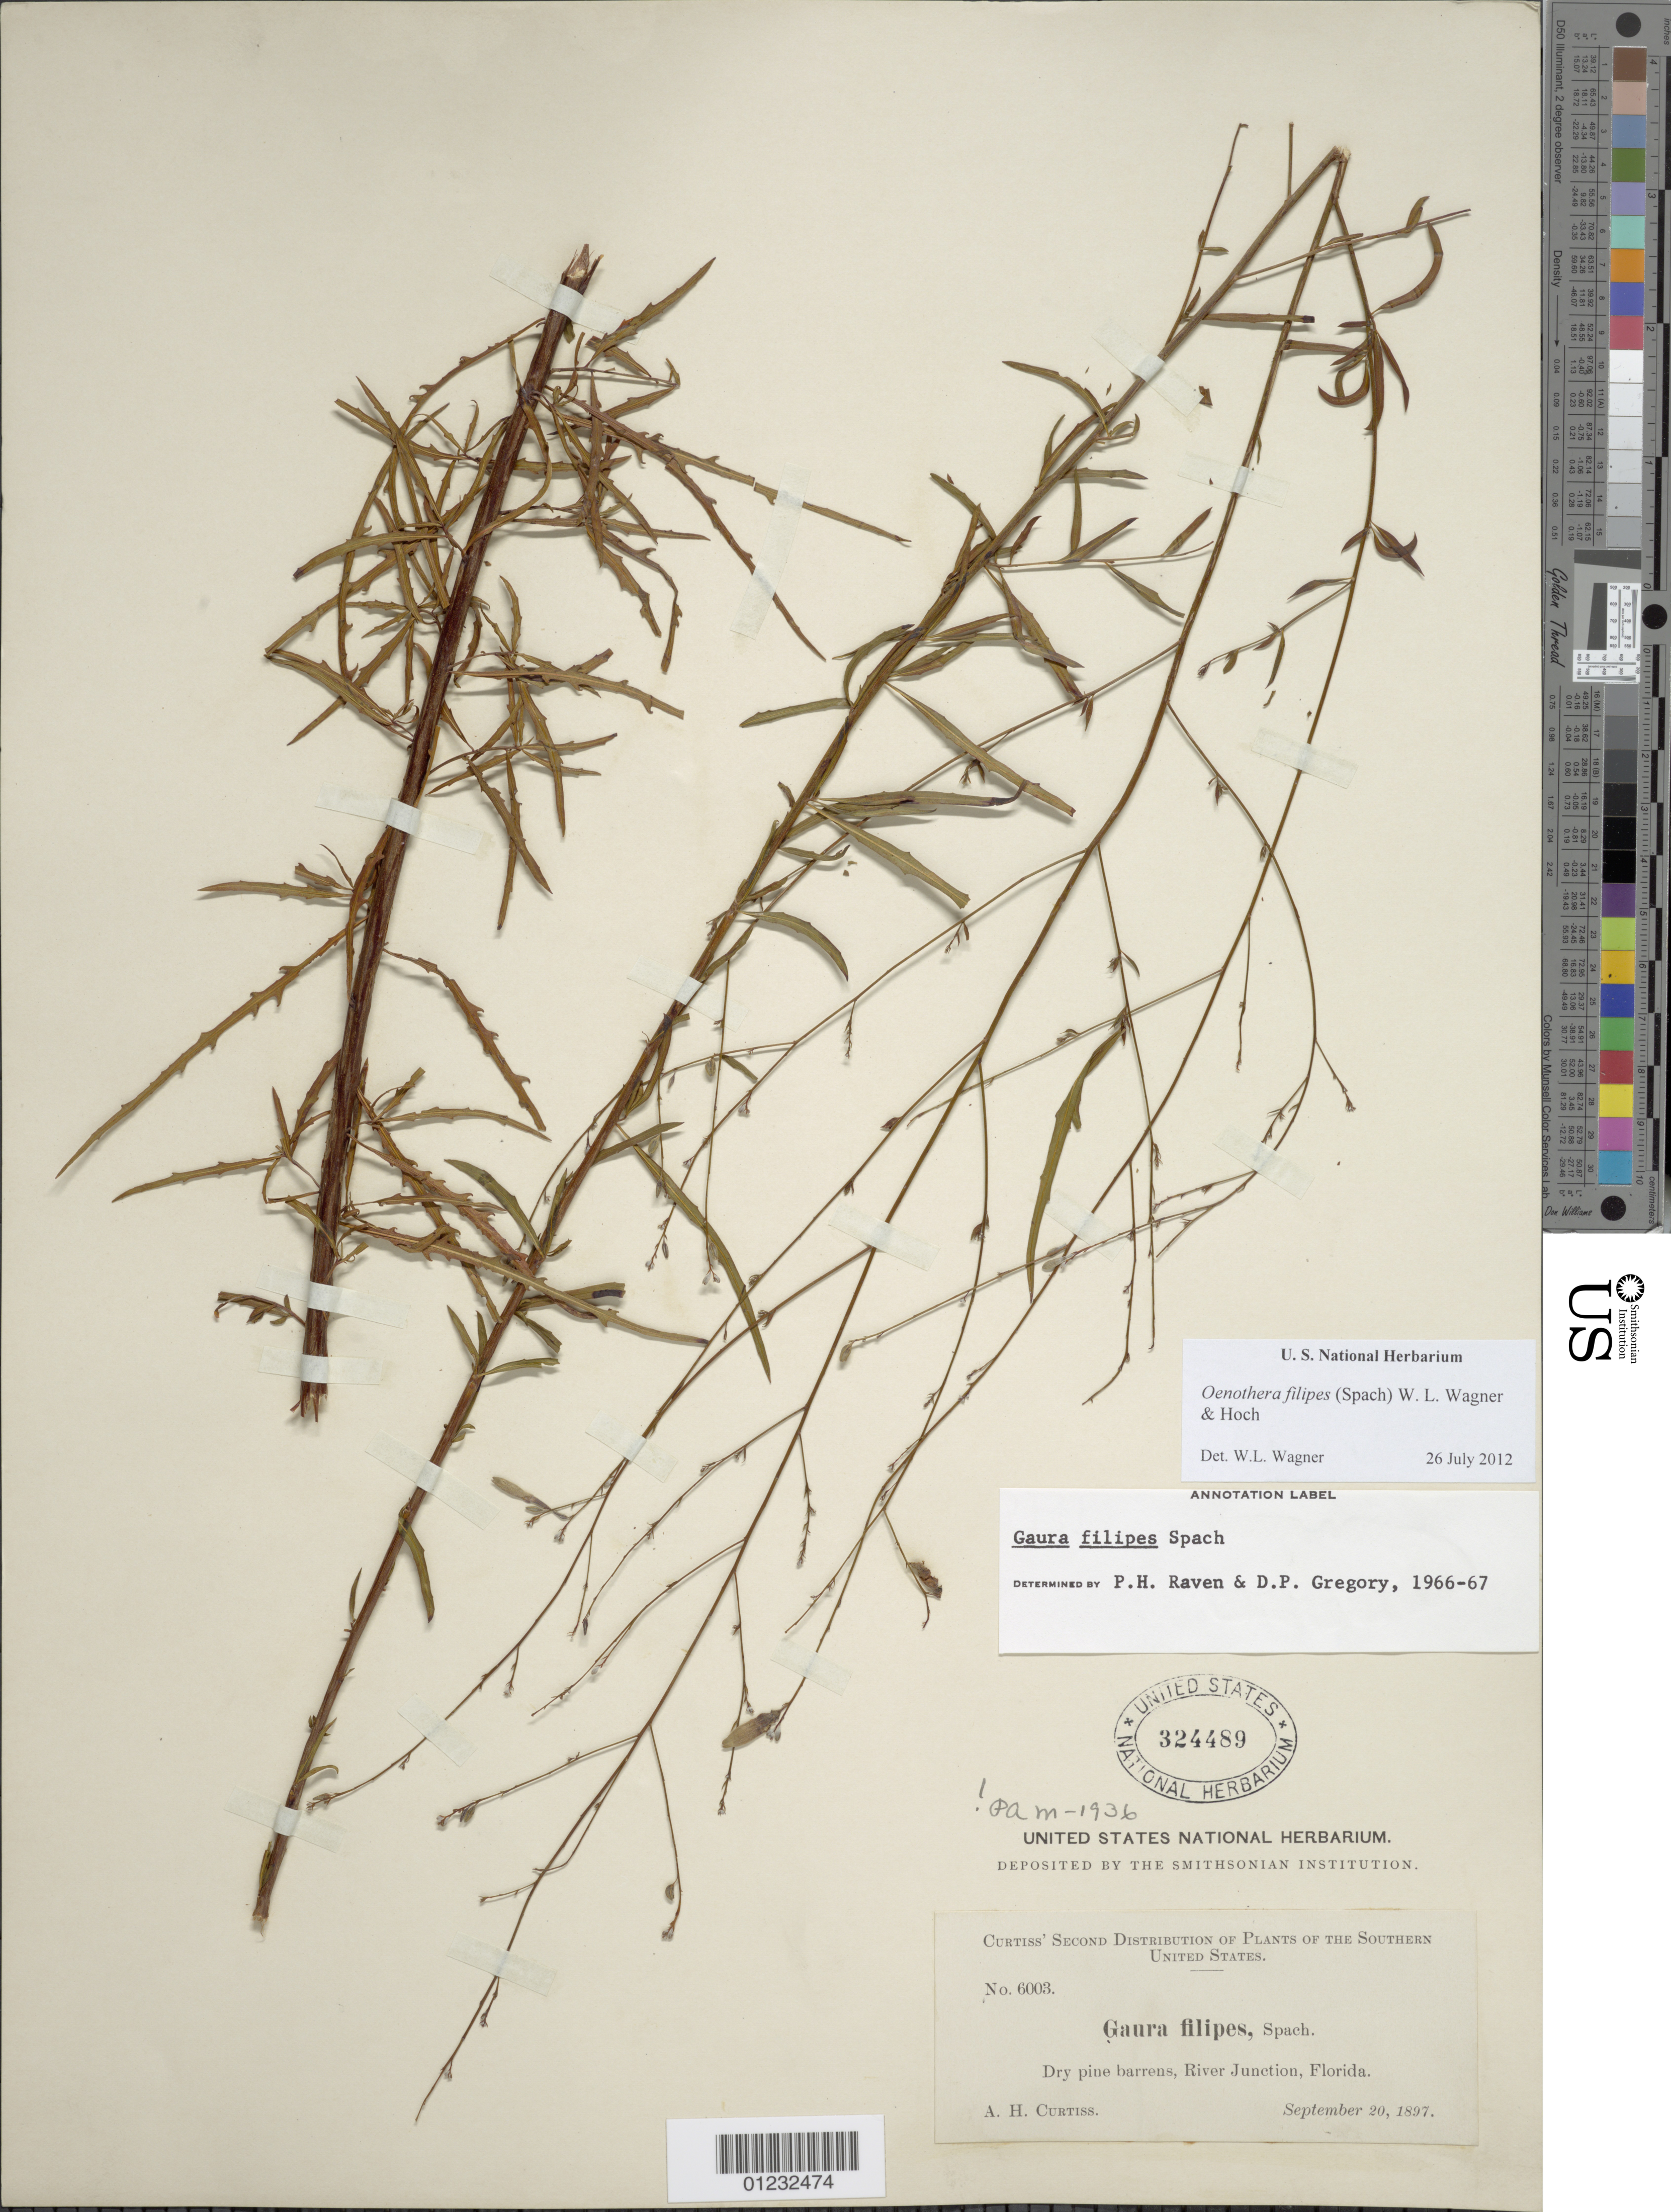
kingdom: Plantae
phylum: Tracheophyta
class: Magnoliopsida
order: Myrtales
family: Onagraceae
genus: Oenothera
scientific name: Oenothera filipes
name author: (Spach) W.L. Wagner & Hoch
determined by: Wagner, W. L., (BOT), Smithsonian Institution - National Museum of Natural History (UNITED STATES)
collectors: A. H. Curtiss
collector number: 6003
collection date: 1897-09-26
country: United States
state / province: Florida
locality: River Junction.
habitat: Dry pine barrows.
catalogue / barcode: US 324489